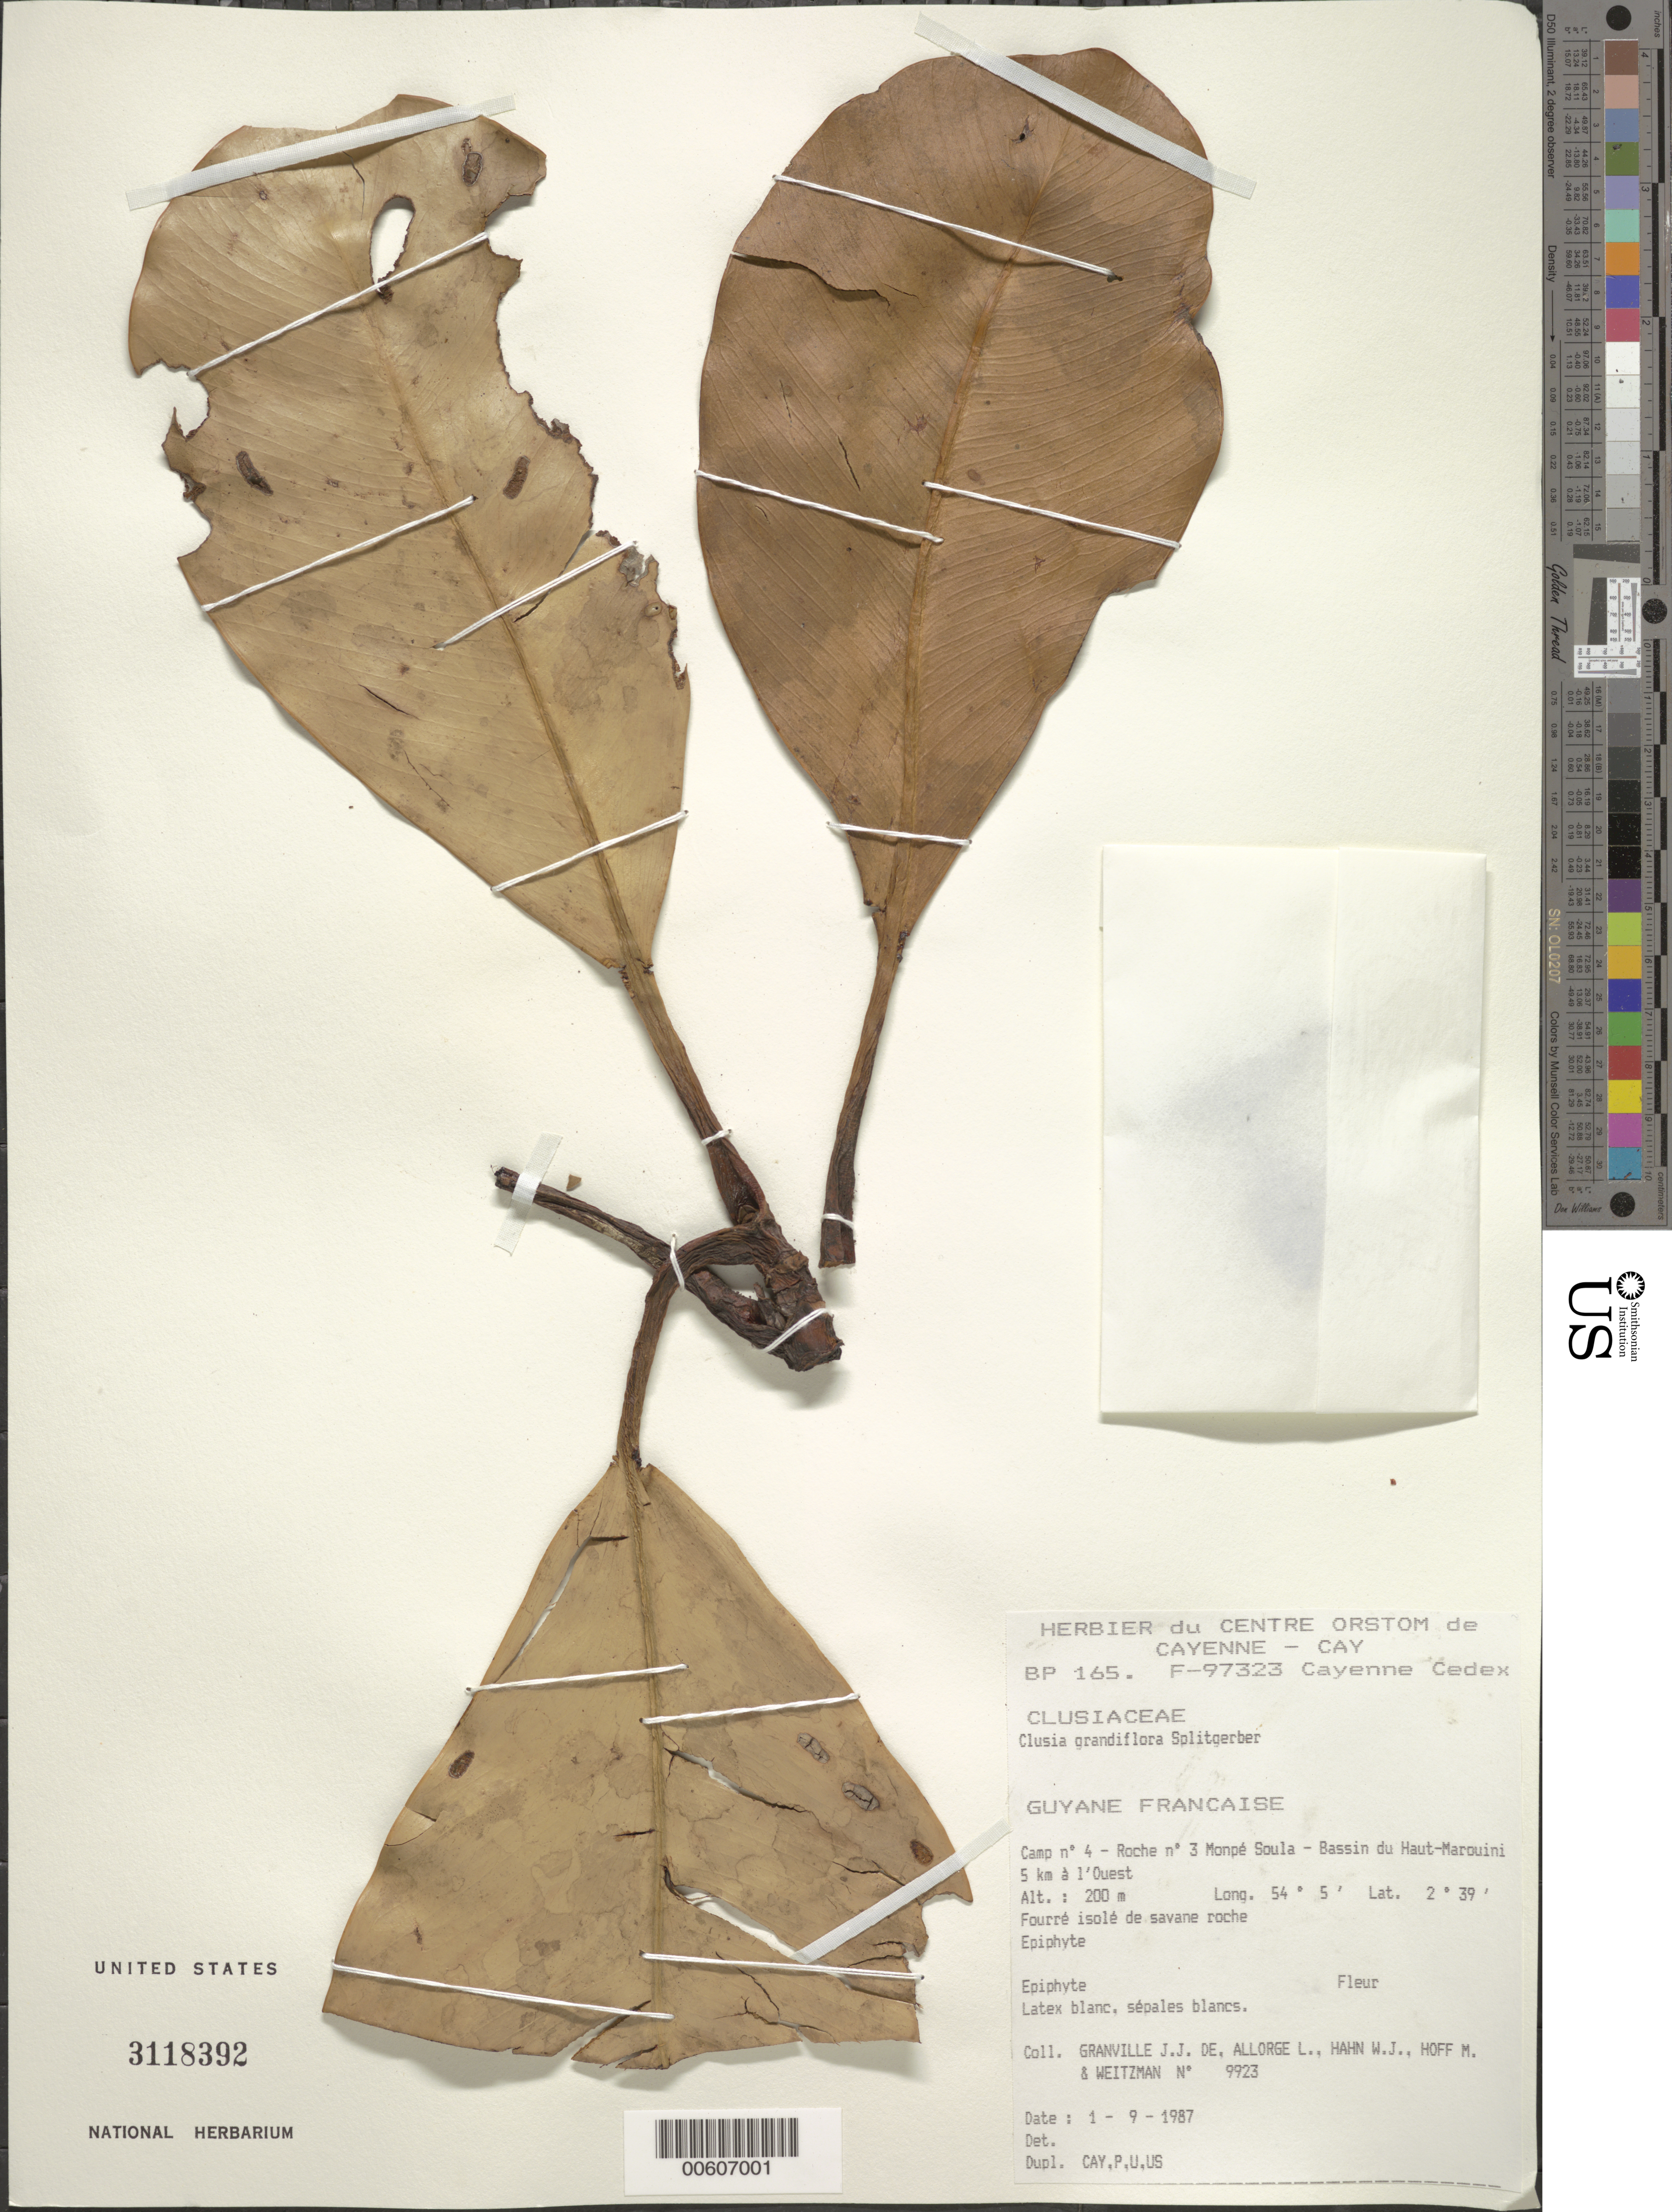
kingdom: Plantae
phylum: Tracheophyta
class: Magnoliopsida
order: Malpighiales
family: Clusiaceae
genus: Clusia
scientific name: Clusia grandiflora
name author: Splitg.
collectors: J.-J. de Granville, L. Allorge, W. J. Hahn, M. Hoff & A. L. Weitzman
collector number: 9923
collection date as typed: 1-Sep-87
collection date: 1987-09-01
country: French Guiana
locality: Monpé Soula, Camp #4, roche no. 3; Bassin du Haut-Marouini, 5 km W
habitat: Fourré isolé de savane roche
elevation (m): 200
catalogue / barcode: US 3118392